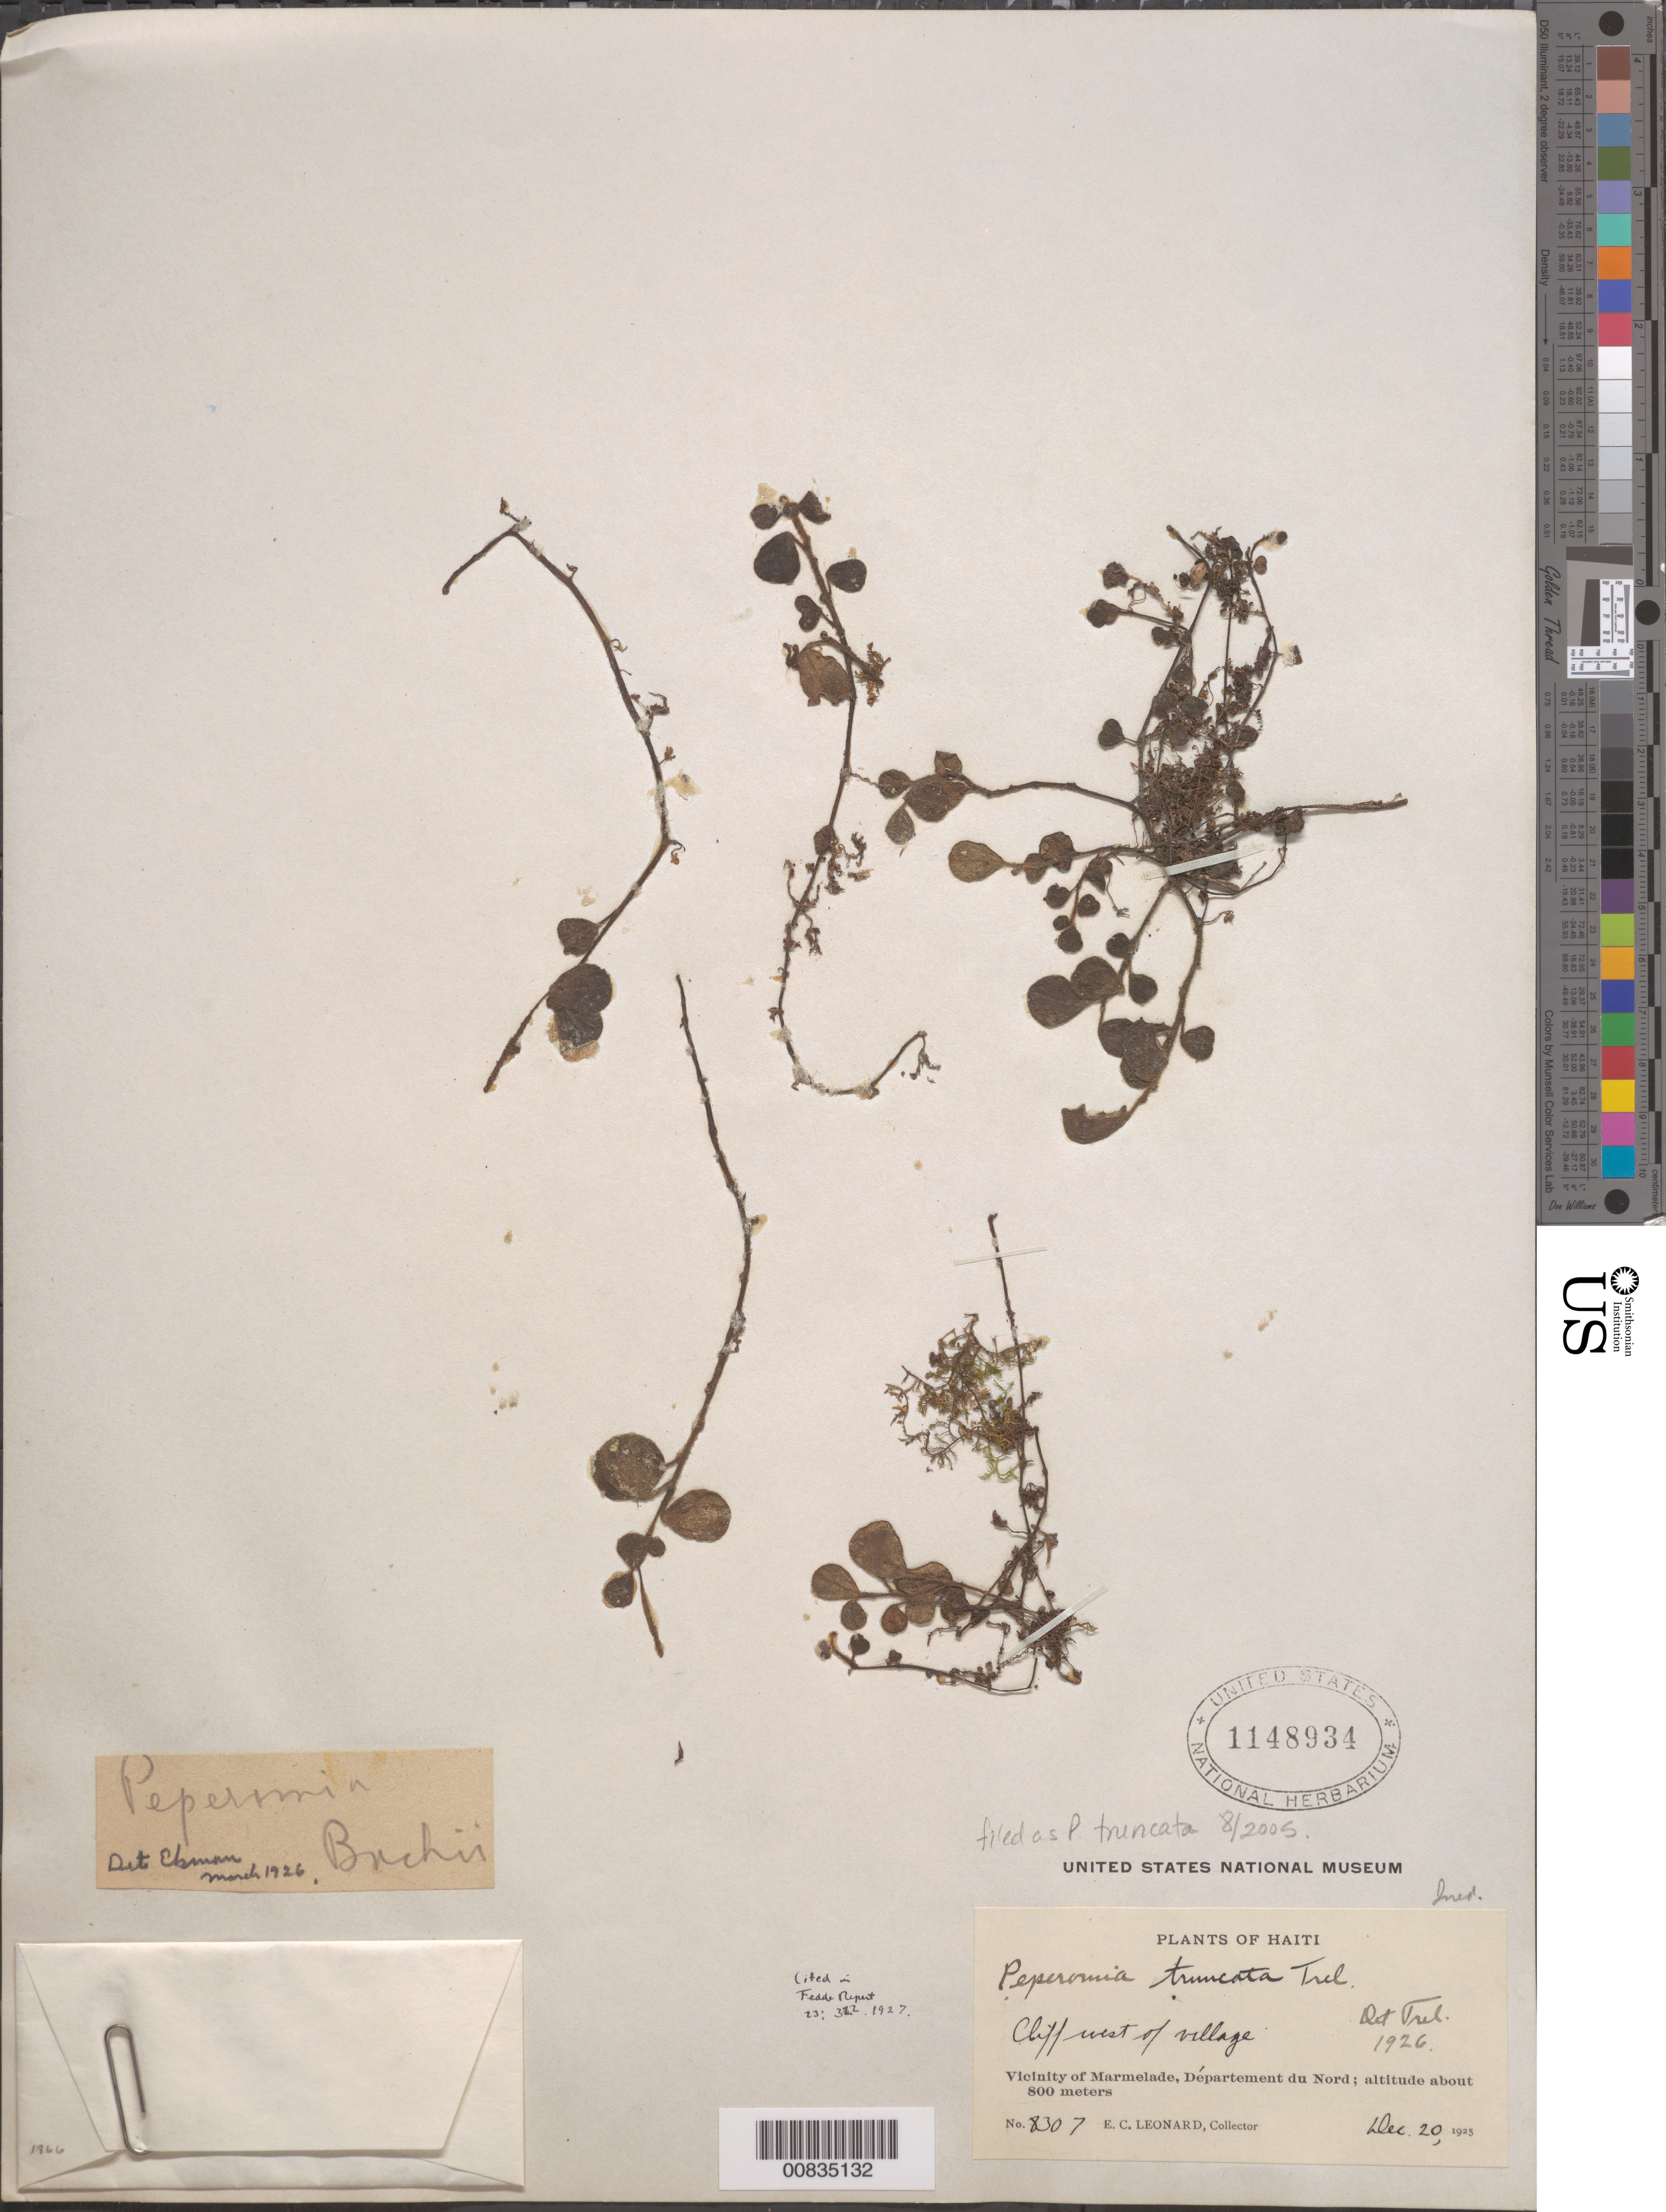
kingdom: Plantae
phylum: Tracheophyta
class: Magnoliopsida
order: Piperales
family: Piperaceae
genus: Peperomia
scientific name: Peperomia truncata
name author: Trel.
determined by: Trelease, --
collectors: E. C. Leonard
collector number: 8307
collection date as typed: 20 Dec 1925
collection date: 1925-12-20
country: Haiti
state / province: Nord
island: Hispaniola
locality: Vicinity of Marmelade. Cliff west of village.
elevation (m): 800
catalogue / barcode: US 1148934